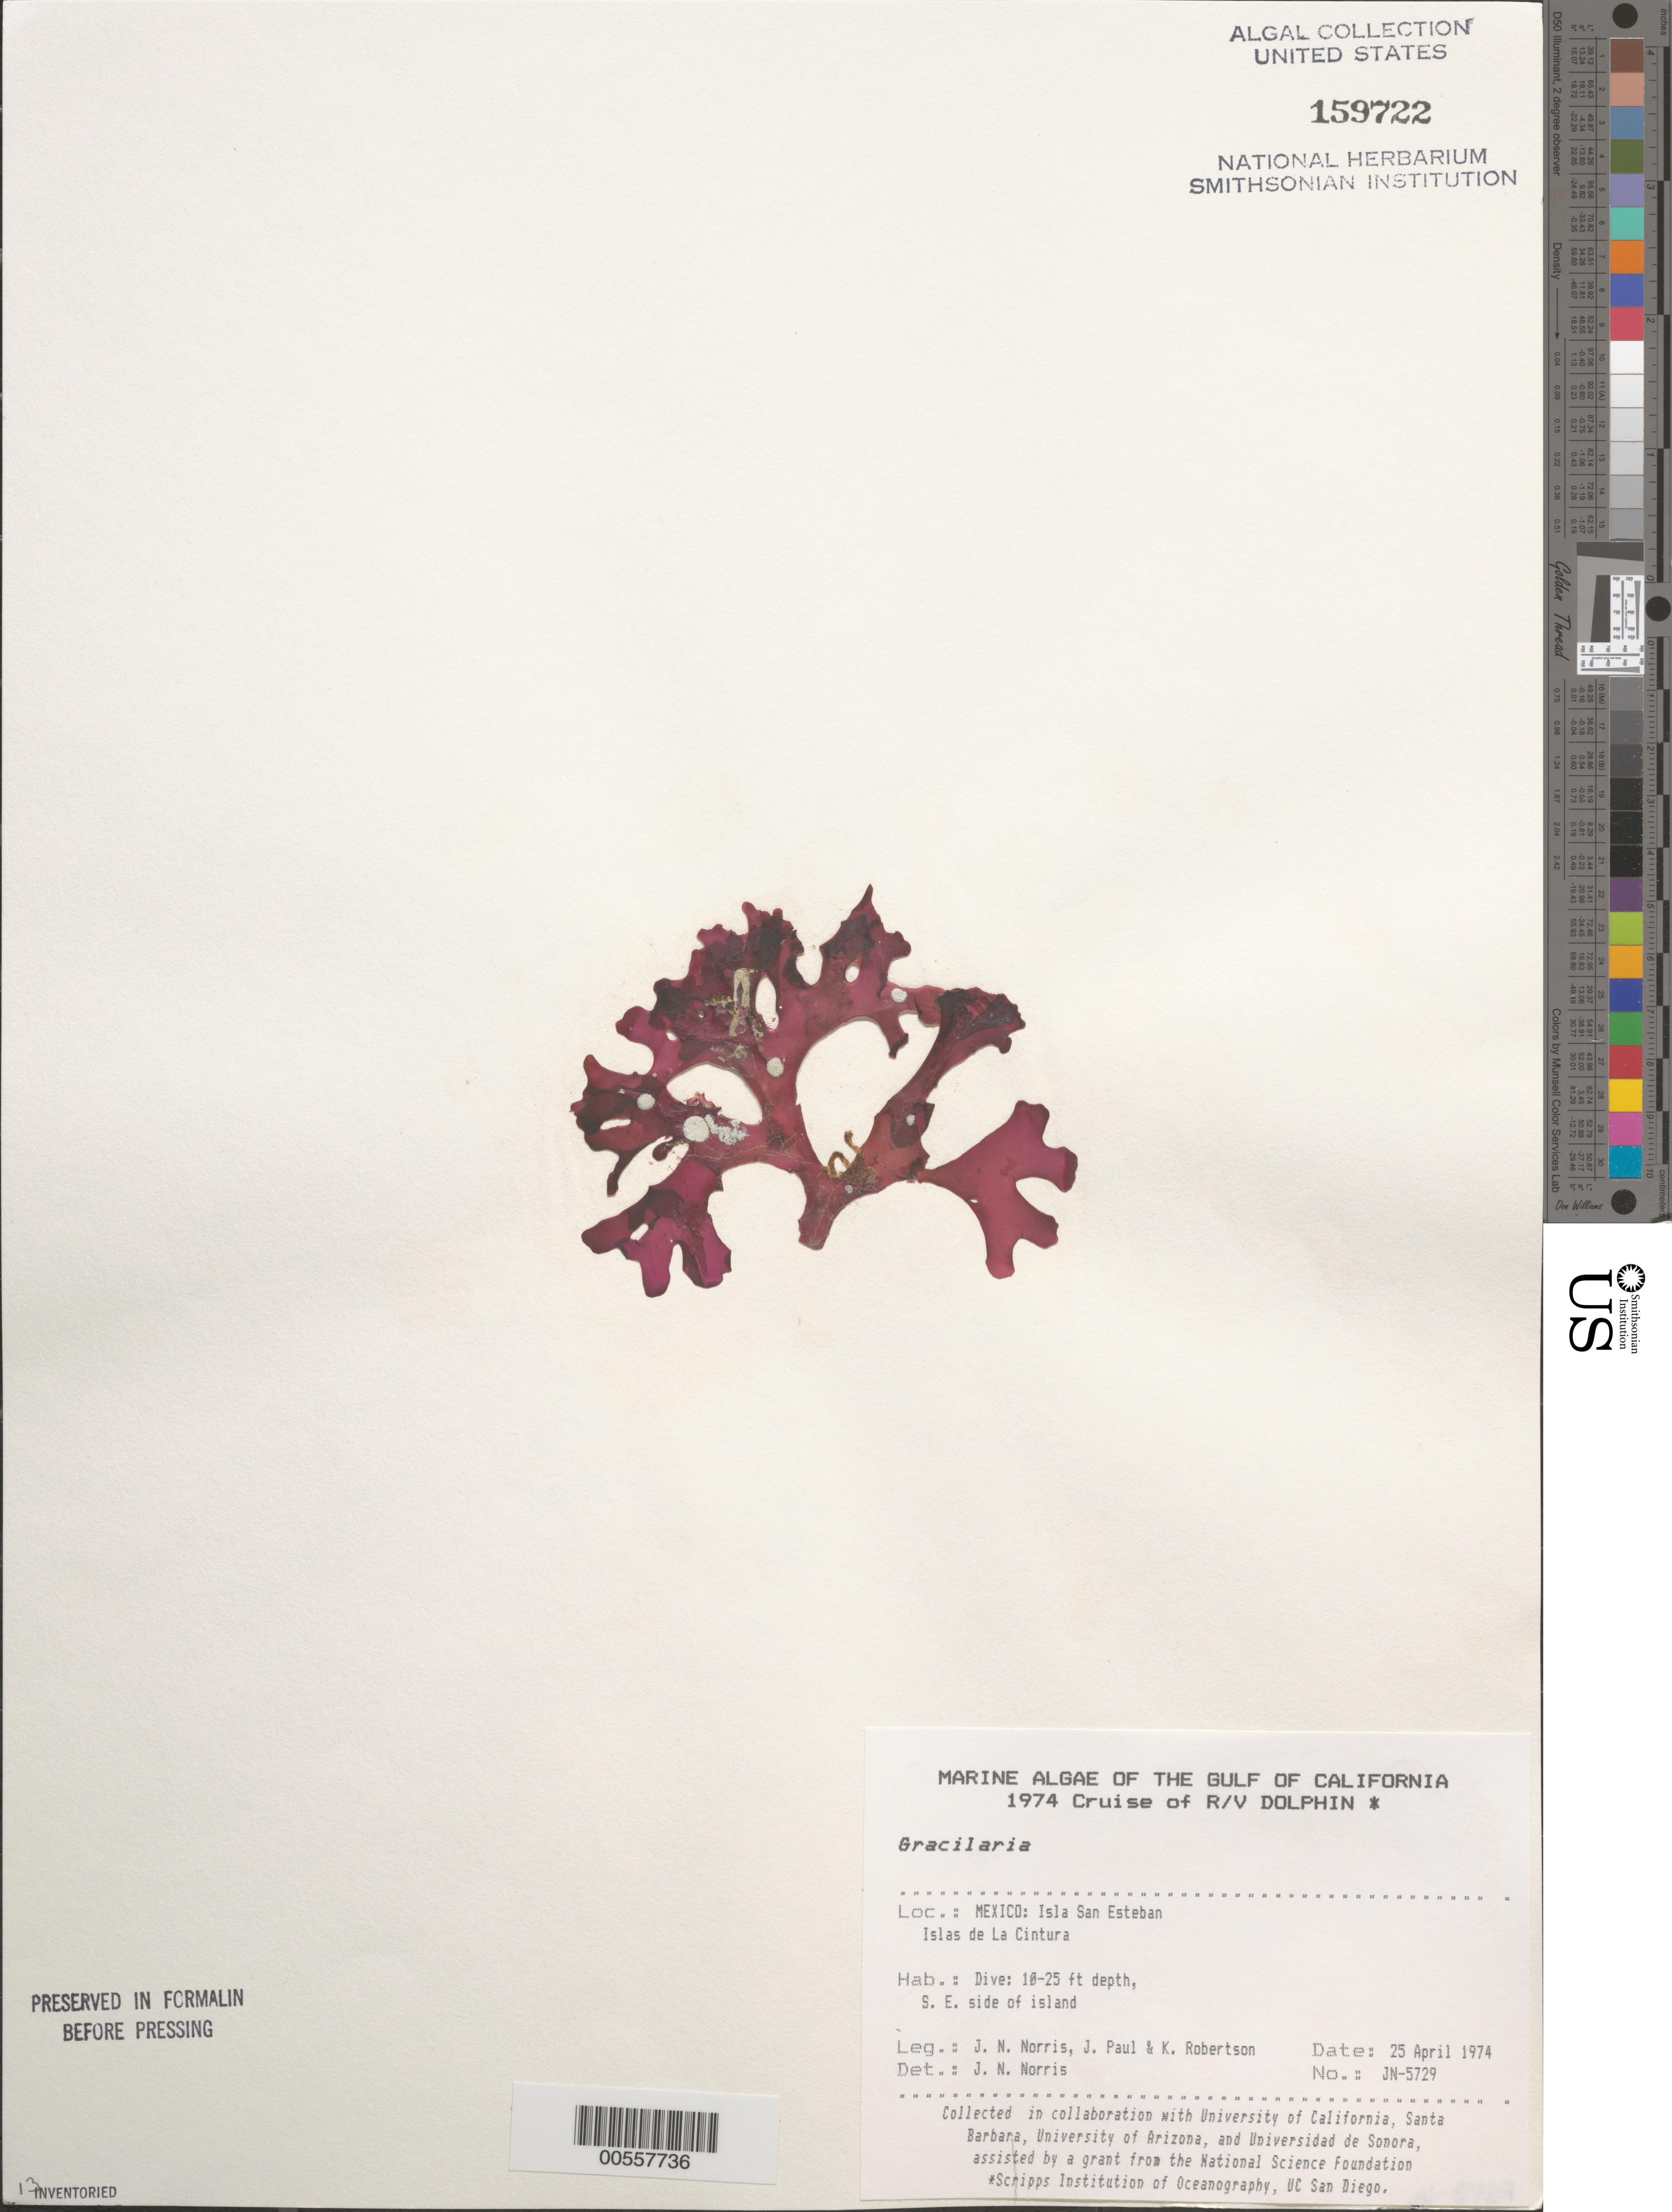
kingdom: Plantae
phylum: Rhodophyta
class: Florideophyceae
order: Gracilariales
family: Gracilariaceae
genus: Gracilaria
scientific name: Gracilaria sp.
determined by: Norris, James N.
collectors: J. N. Norris, J. Paul & K. Robertson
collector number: JN-5729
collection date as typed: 25 Apr 1974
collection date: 1974-04-25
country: Mexico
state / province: Baja California Norte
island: Isla San Esteban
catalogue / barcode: US 159722